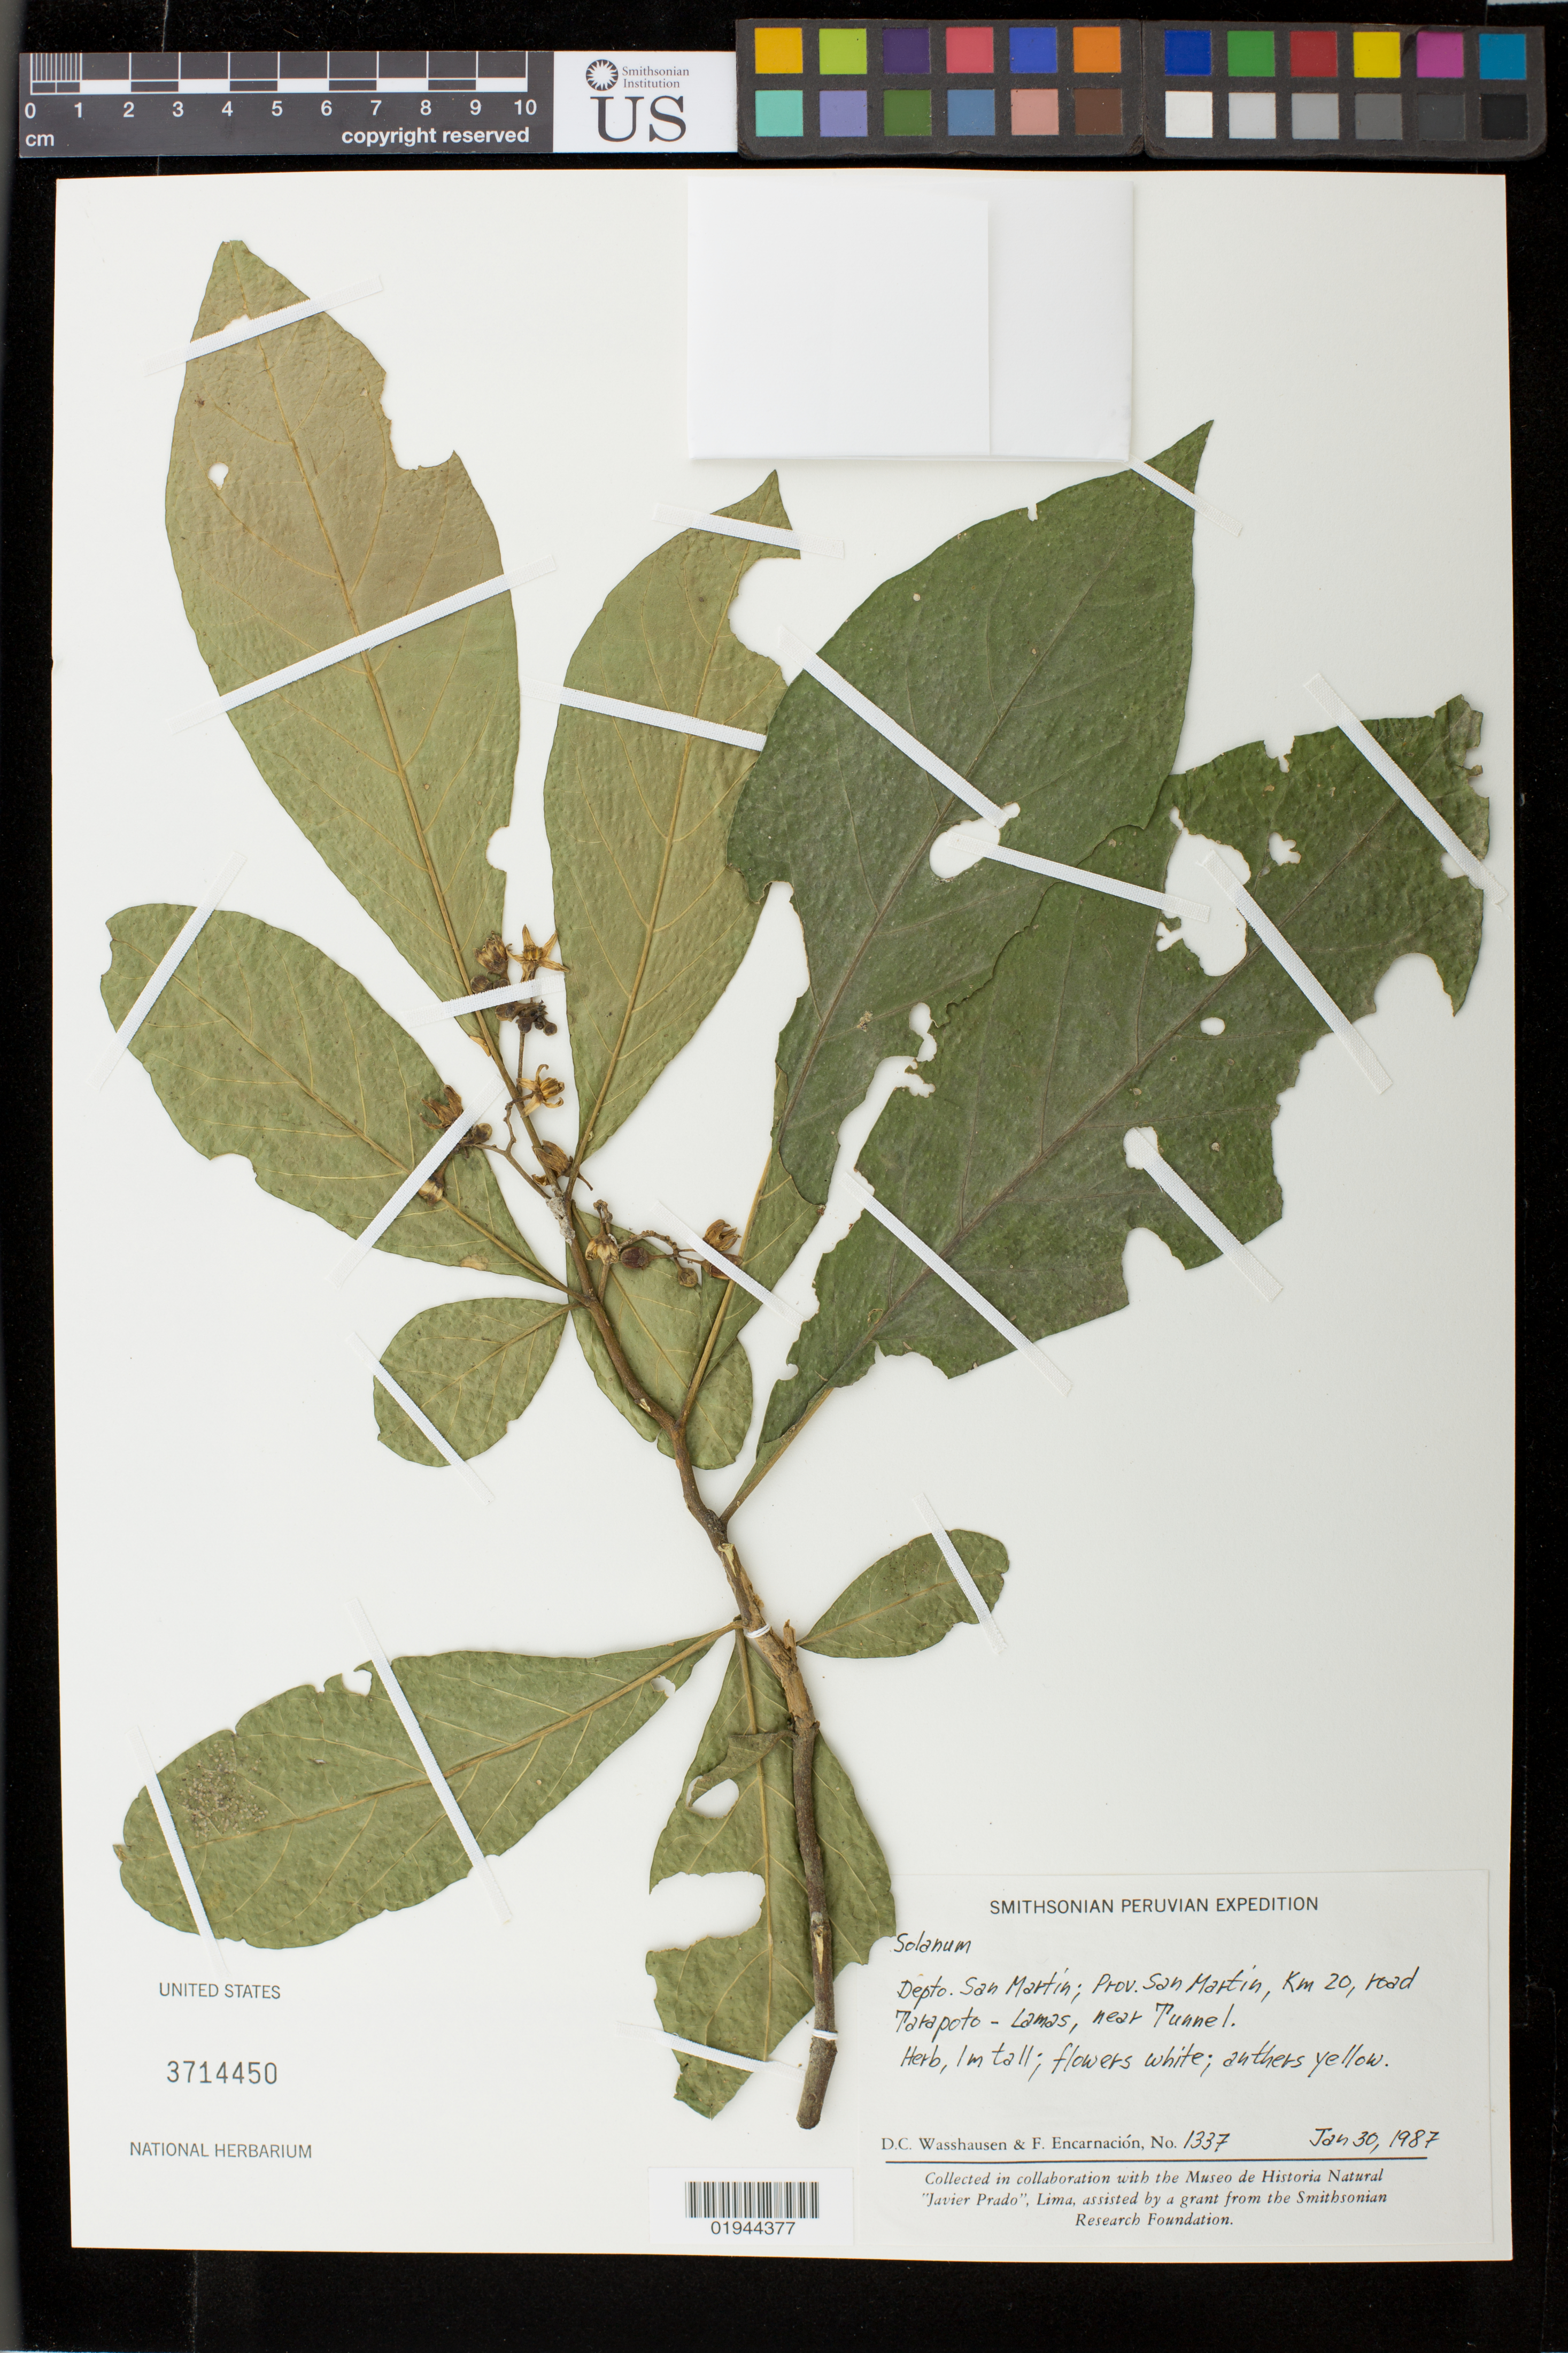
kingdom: Plantae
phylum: Tracheophyta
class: Magnoliopsida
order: Solanales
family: Solanaceae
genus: Solanum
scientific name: Solanum sp.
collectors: D. C. Wasshausen & F. Encarnación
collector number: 1337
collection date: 1987-01-30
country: Peru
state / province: San Martín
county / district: San Martín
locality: km 20, road Tarapoto-Lamas, near Tunnel.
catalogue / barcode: US 3714450